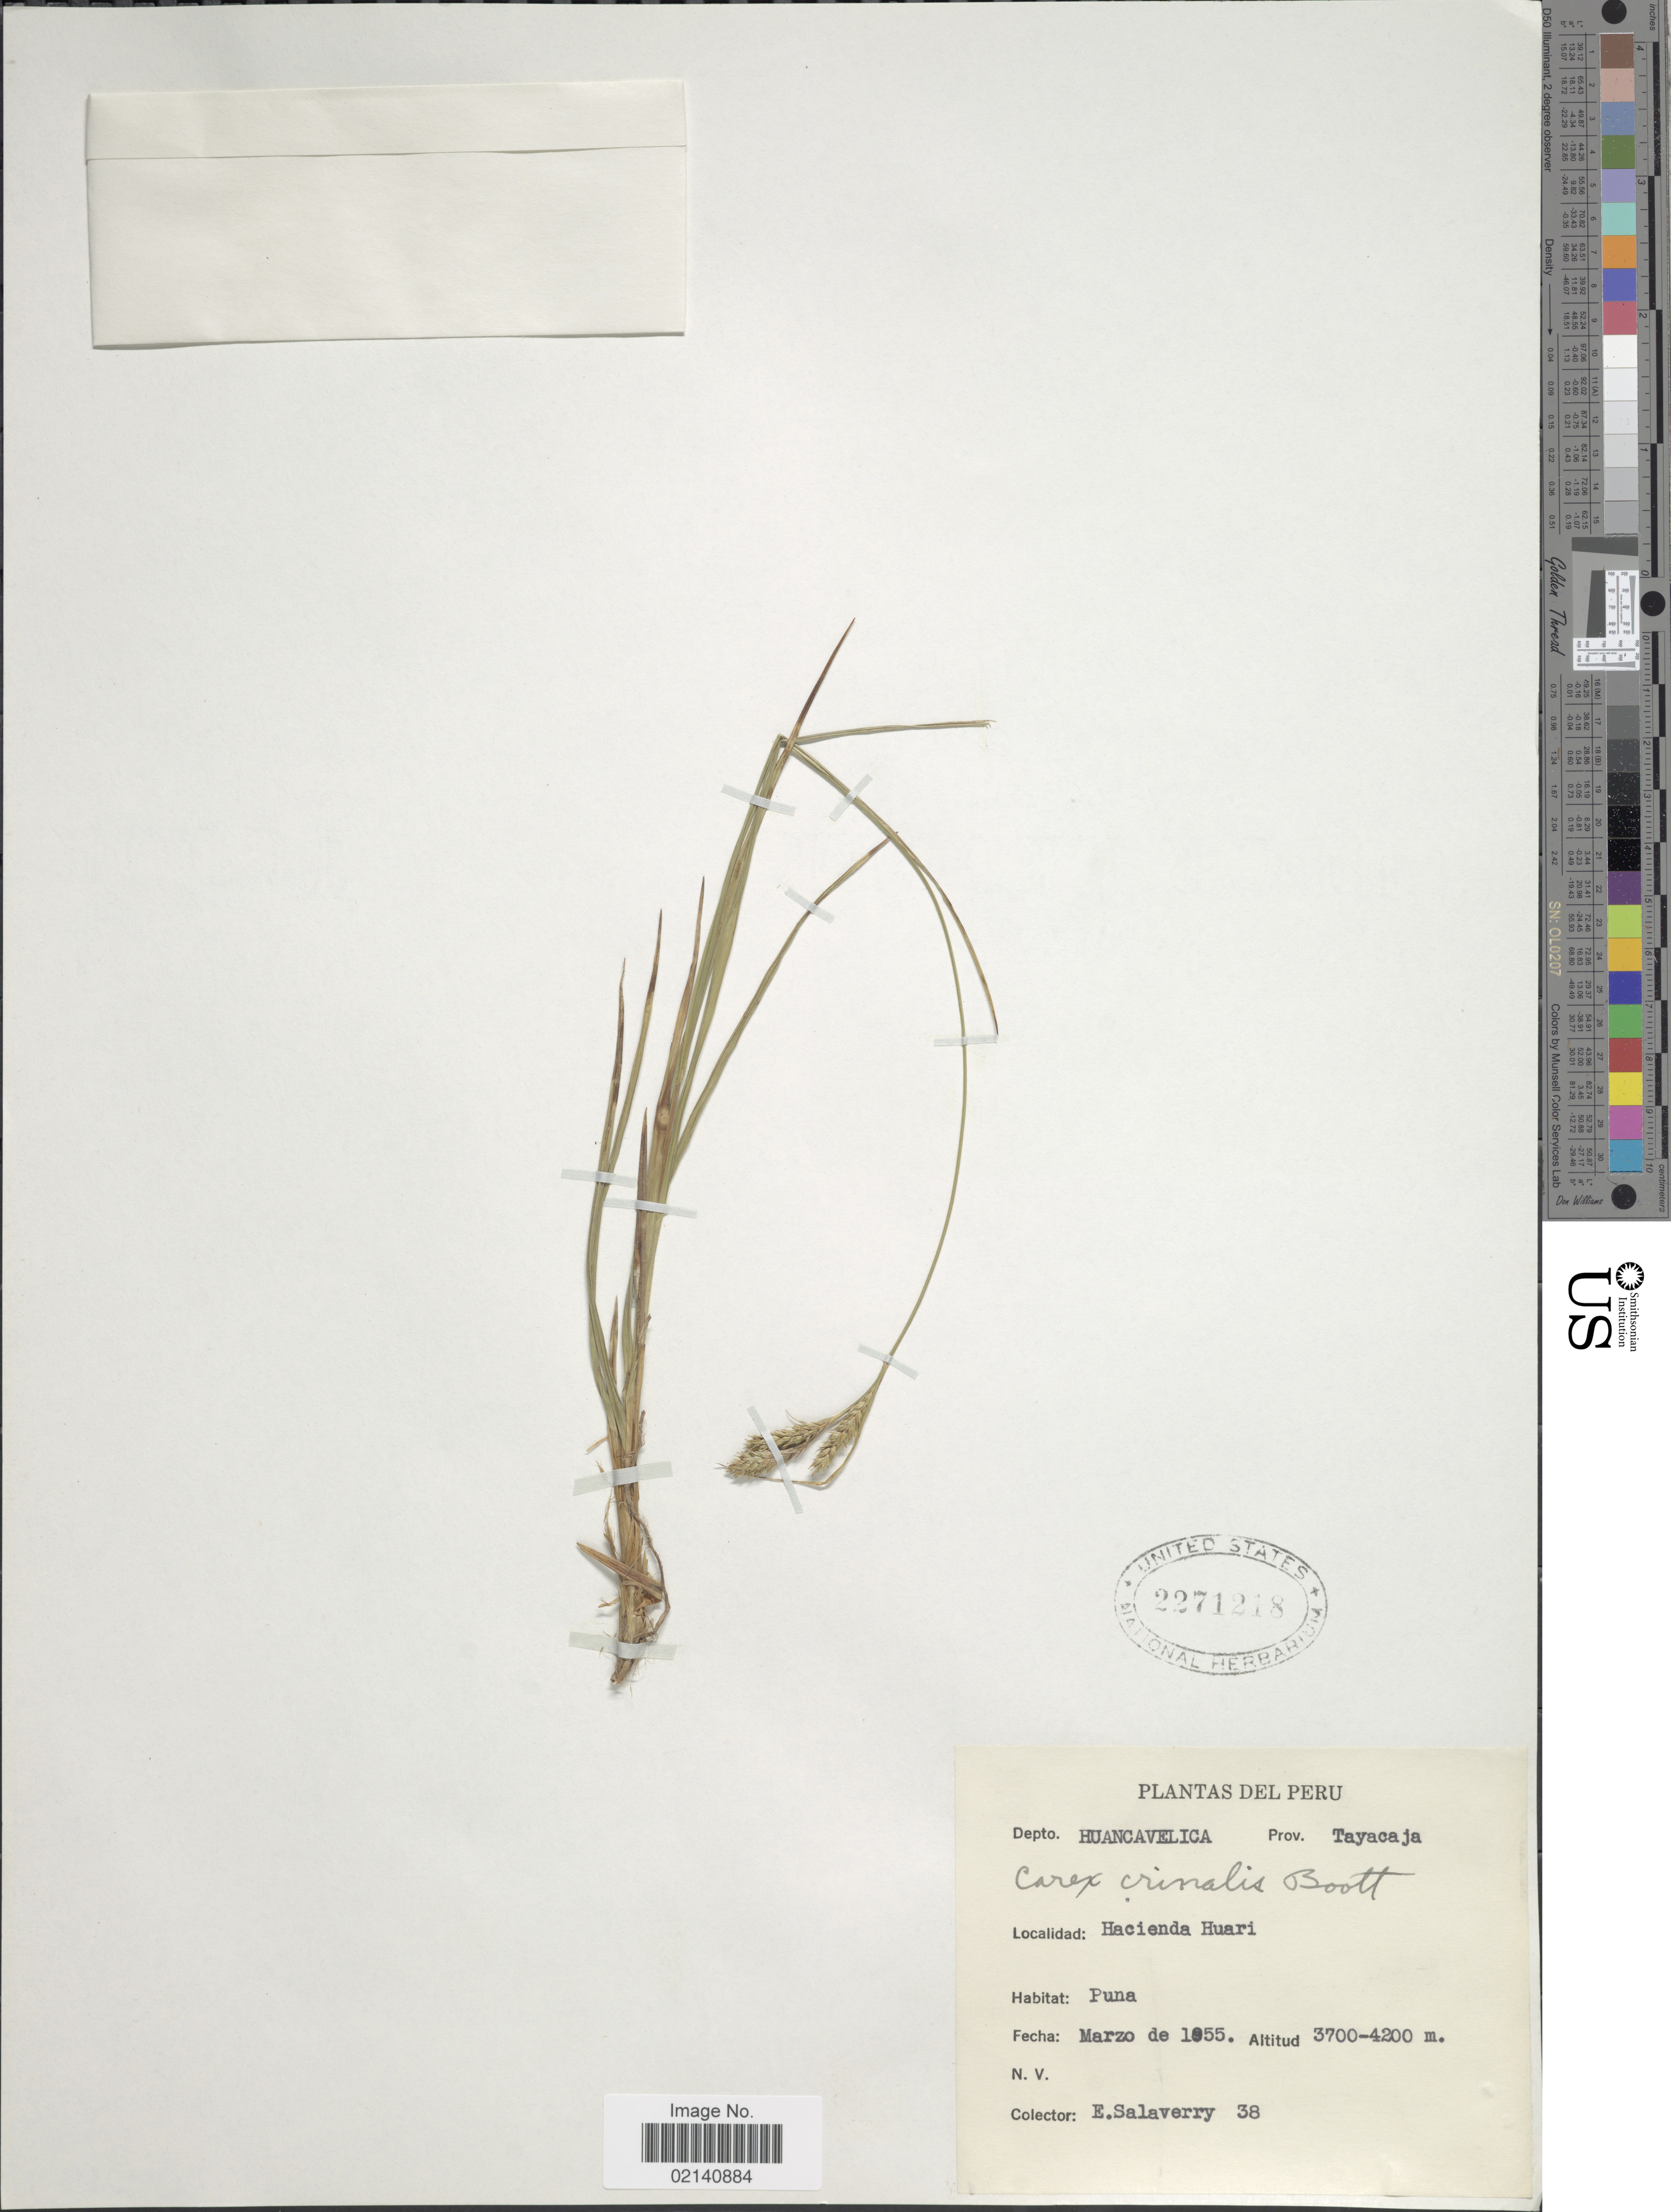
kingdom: Plantae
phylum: Tracheophyta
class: Liliopsida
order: Poales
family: Cyperaceae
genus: Carex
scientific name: Carex crinalis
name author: Boott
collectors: E. Salaverry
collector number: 38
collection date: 1955-03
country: Peru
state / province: Huancavelica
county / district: Tayacaja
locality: Prov. Tayacaja, Hacienda Huari, Puna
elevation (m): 3700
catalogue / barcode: US 2271218